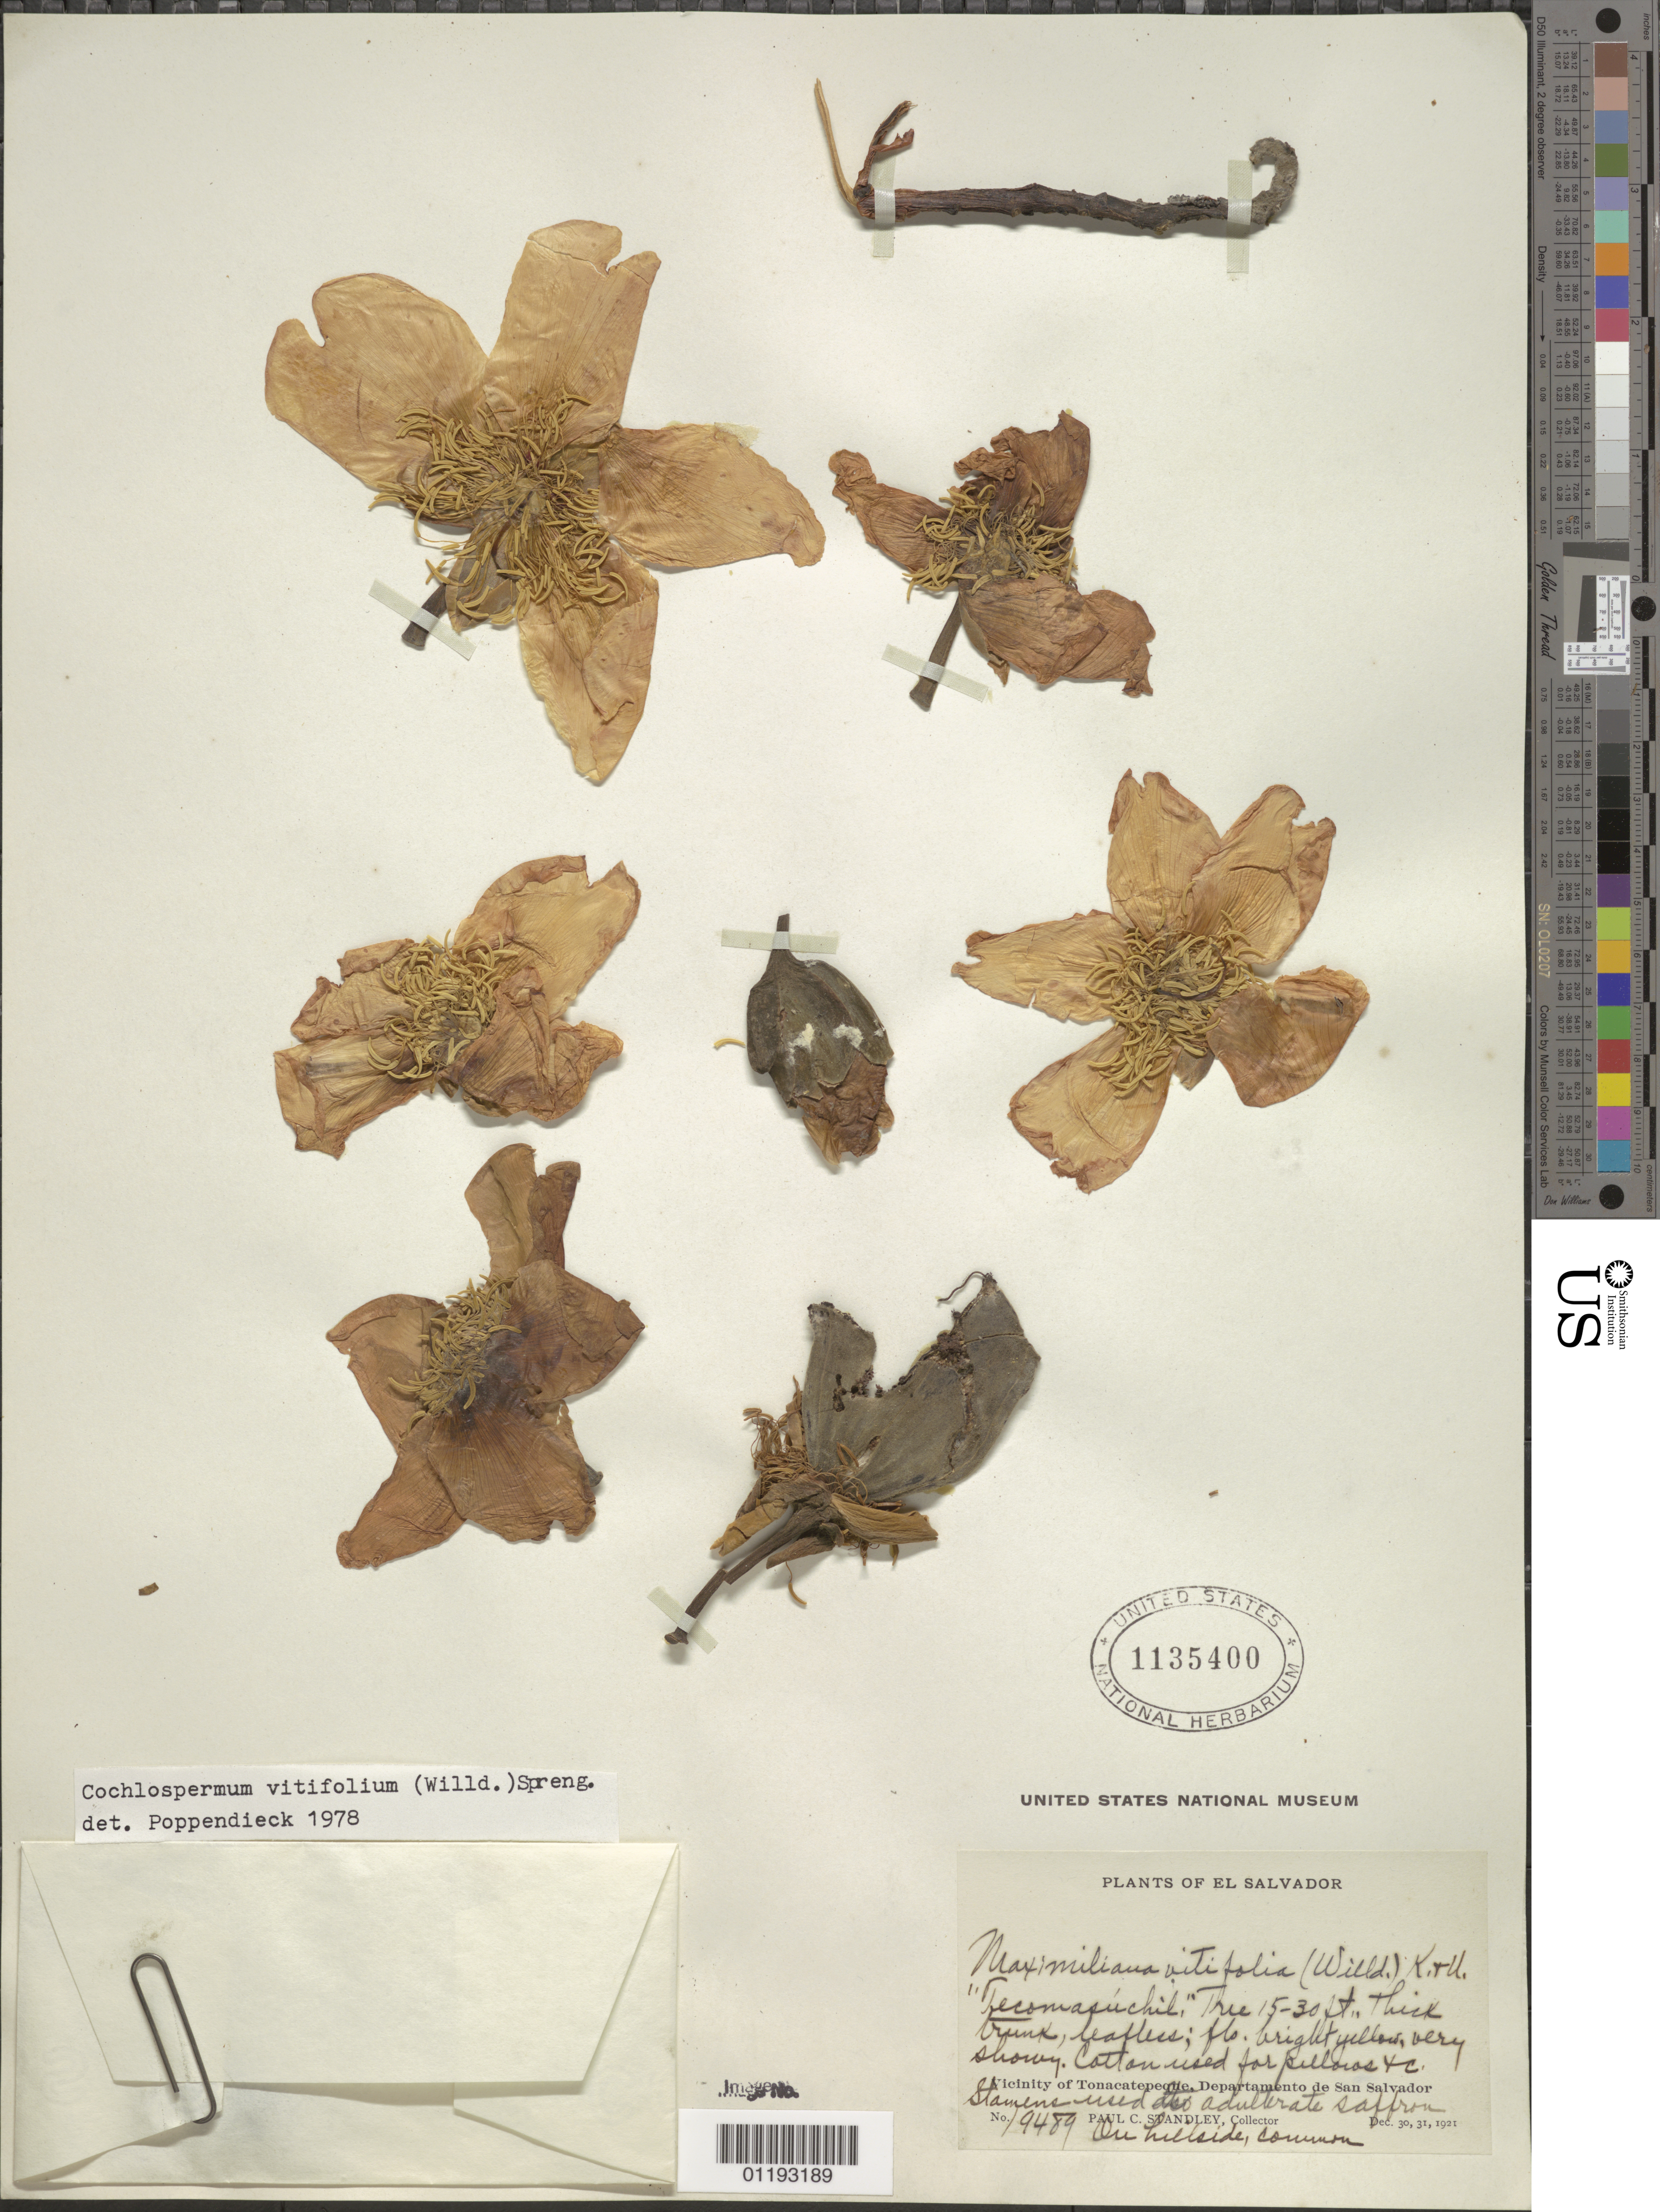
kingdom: Plantae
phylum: Tracheophyta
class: Magnoliopsida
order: Malvales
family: Cochlospermaceae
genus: Cochlospermum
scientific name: Cochlospermum vitifolium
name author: (Willd.) Spreng.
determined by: Poppendieck, H.-H., (HBG), Institut fur Allgemeine Botanik und Botanischer Garten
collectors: P. C. Standley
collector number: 19489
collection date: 1921-12-30/1921-12-31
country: El Salvador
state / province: San Salvador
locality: Vicinity of Tonacatepeque.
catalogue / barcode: US 1135400